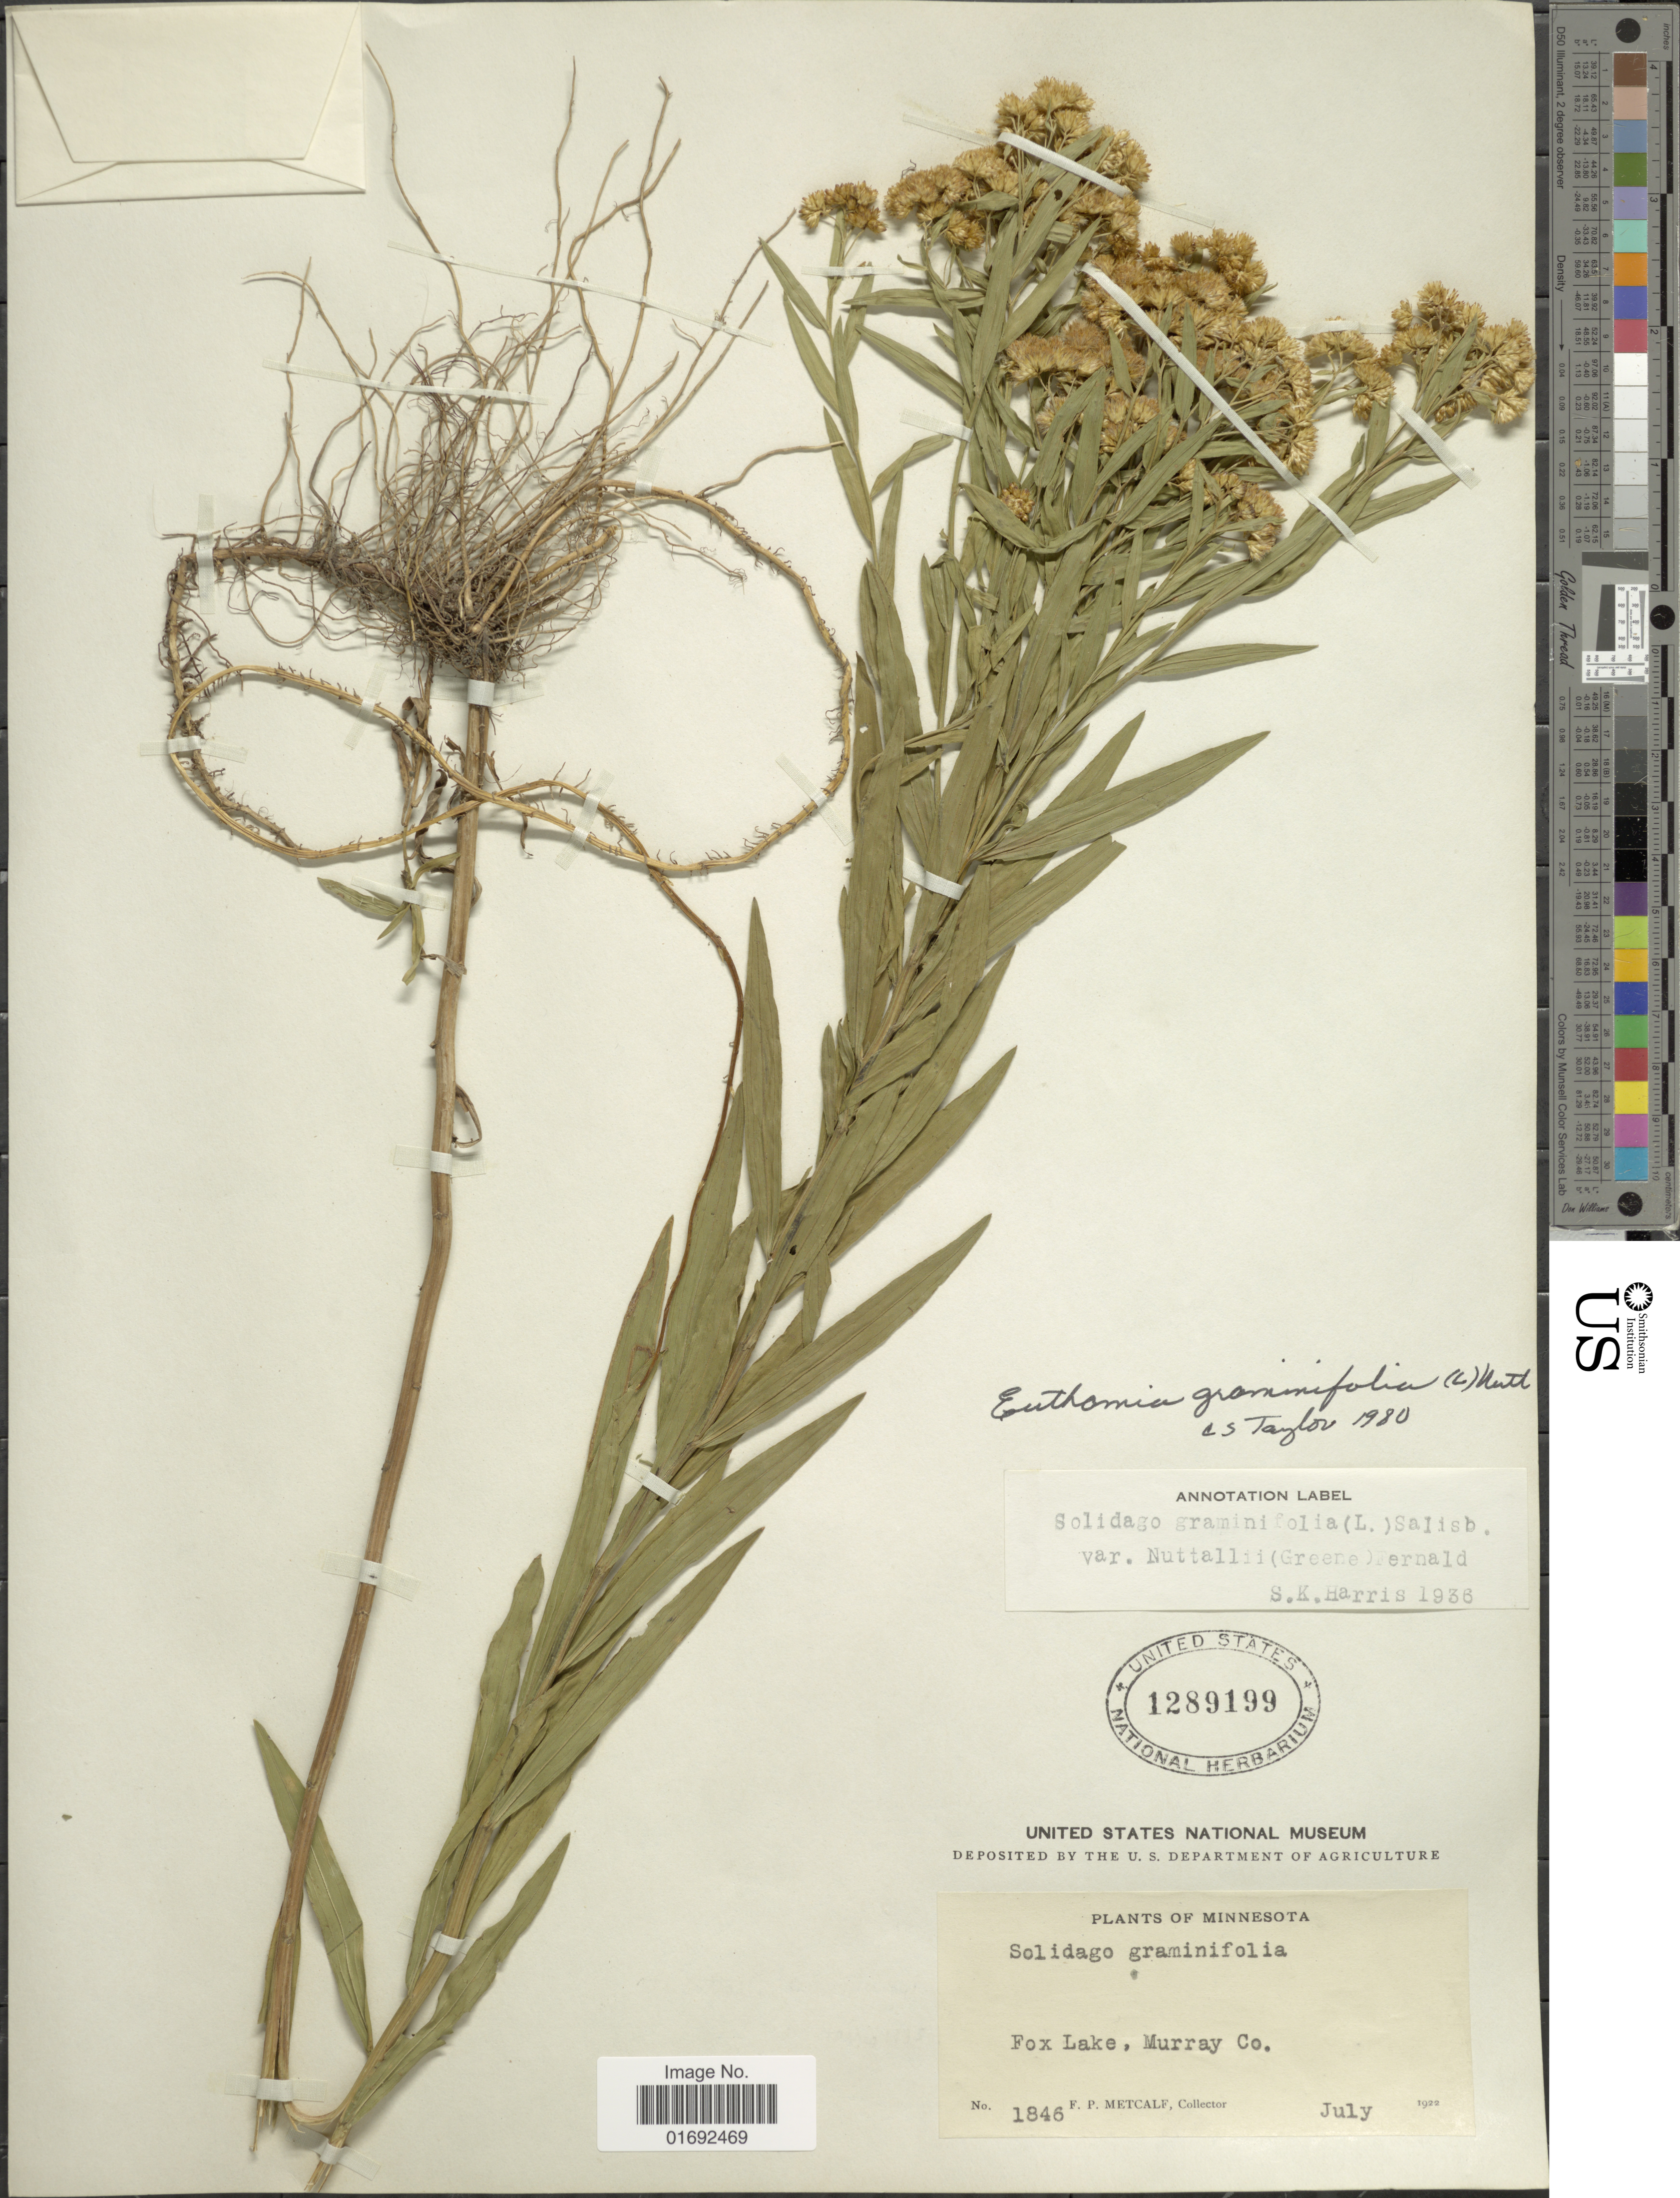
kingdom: Plantae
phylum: Tracheophyta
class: Magnoliopsida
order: Asterales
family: Asteraceae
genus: Euthamia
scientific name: Euthamia graminifolia var. nuttalii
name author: (S.W. Greene) W. Stone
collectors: F. Metcalf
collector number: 1846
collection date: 1922-07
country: United States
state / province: Minnesota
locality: Fox Lake, Murray Co.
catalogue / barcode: US 1289199